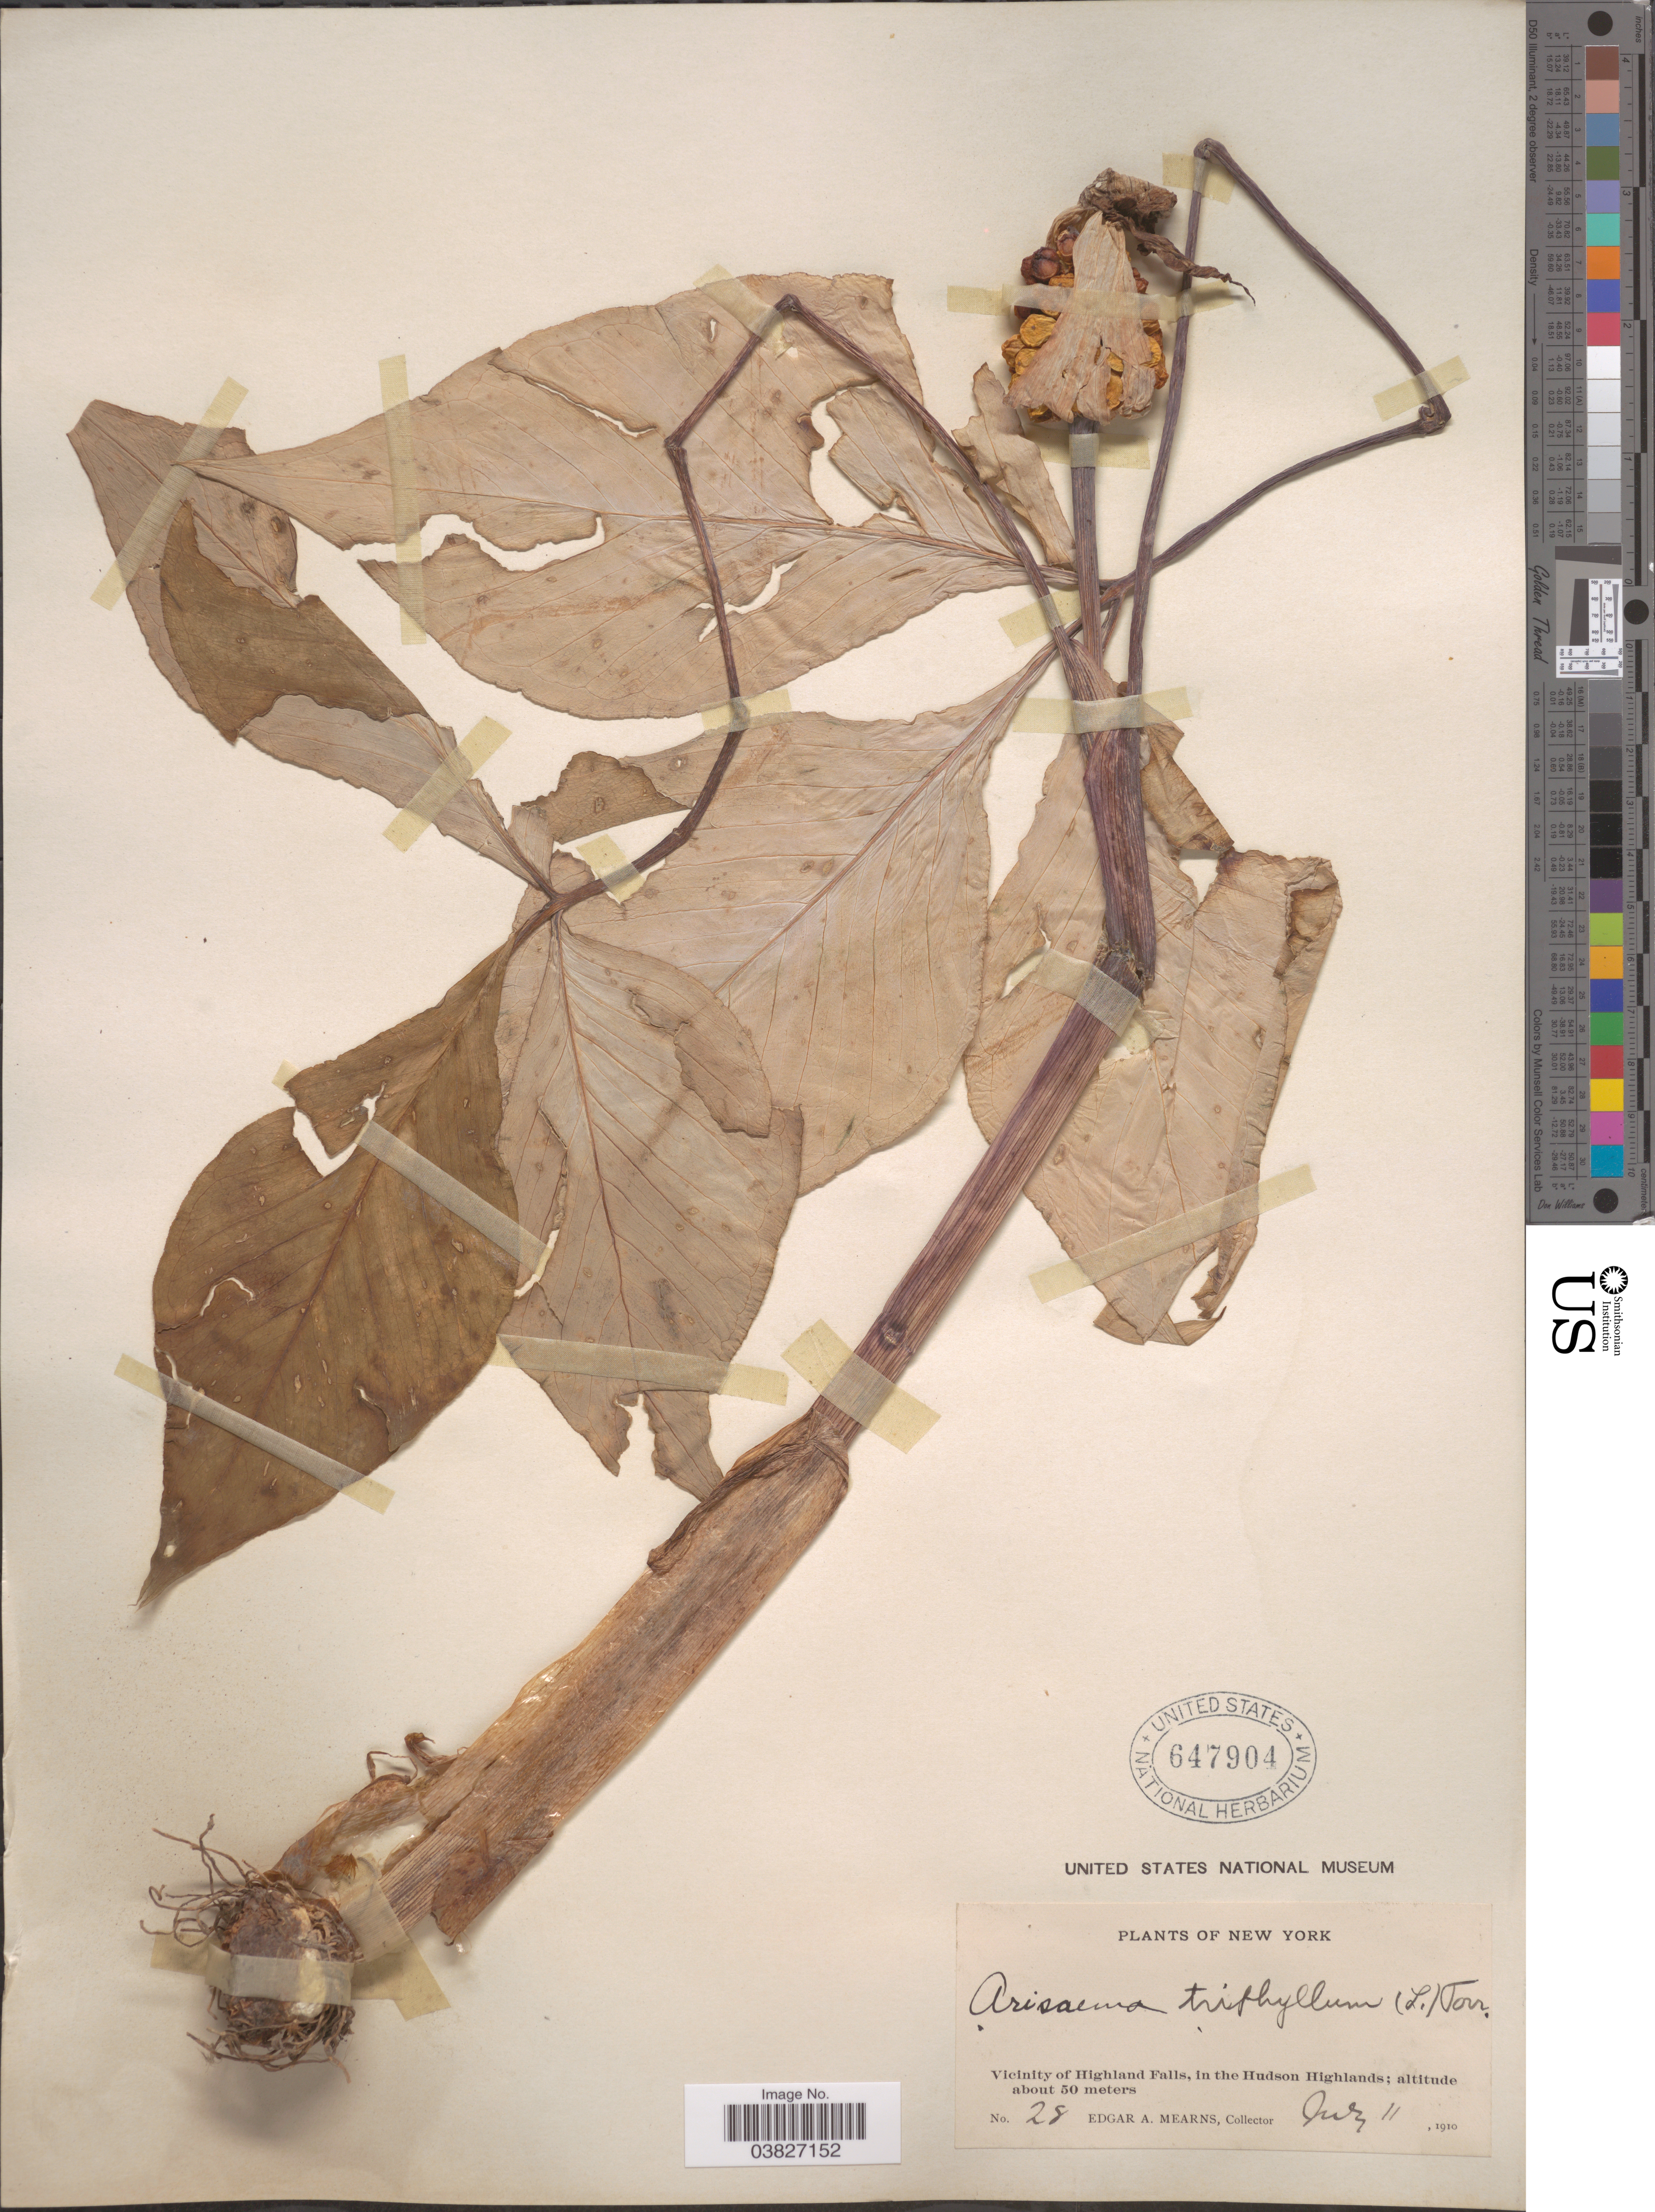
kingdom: Plantae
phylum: Tracheophyta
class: Liliopsida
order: Alismatales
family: Araceae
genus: Arisaema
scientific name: Arisaema triphyllum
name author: (L.) Schott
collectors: E. A. Mearns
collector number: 28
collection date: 1910-07-11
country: United States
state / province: New York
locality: Vicinity of Highland Falls, in the Hudson Highlands.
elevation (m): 50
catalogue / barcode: US 647904